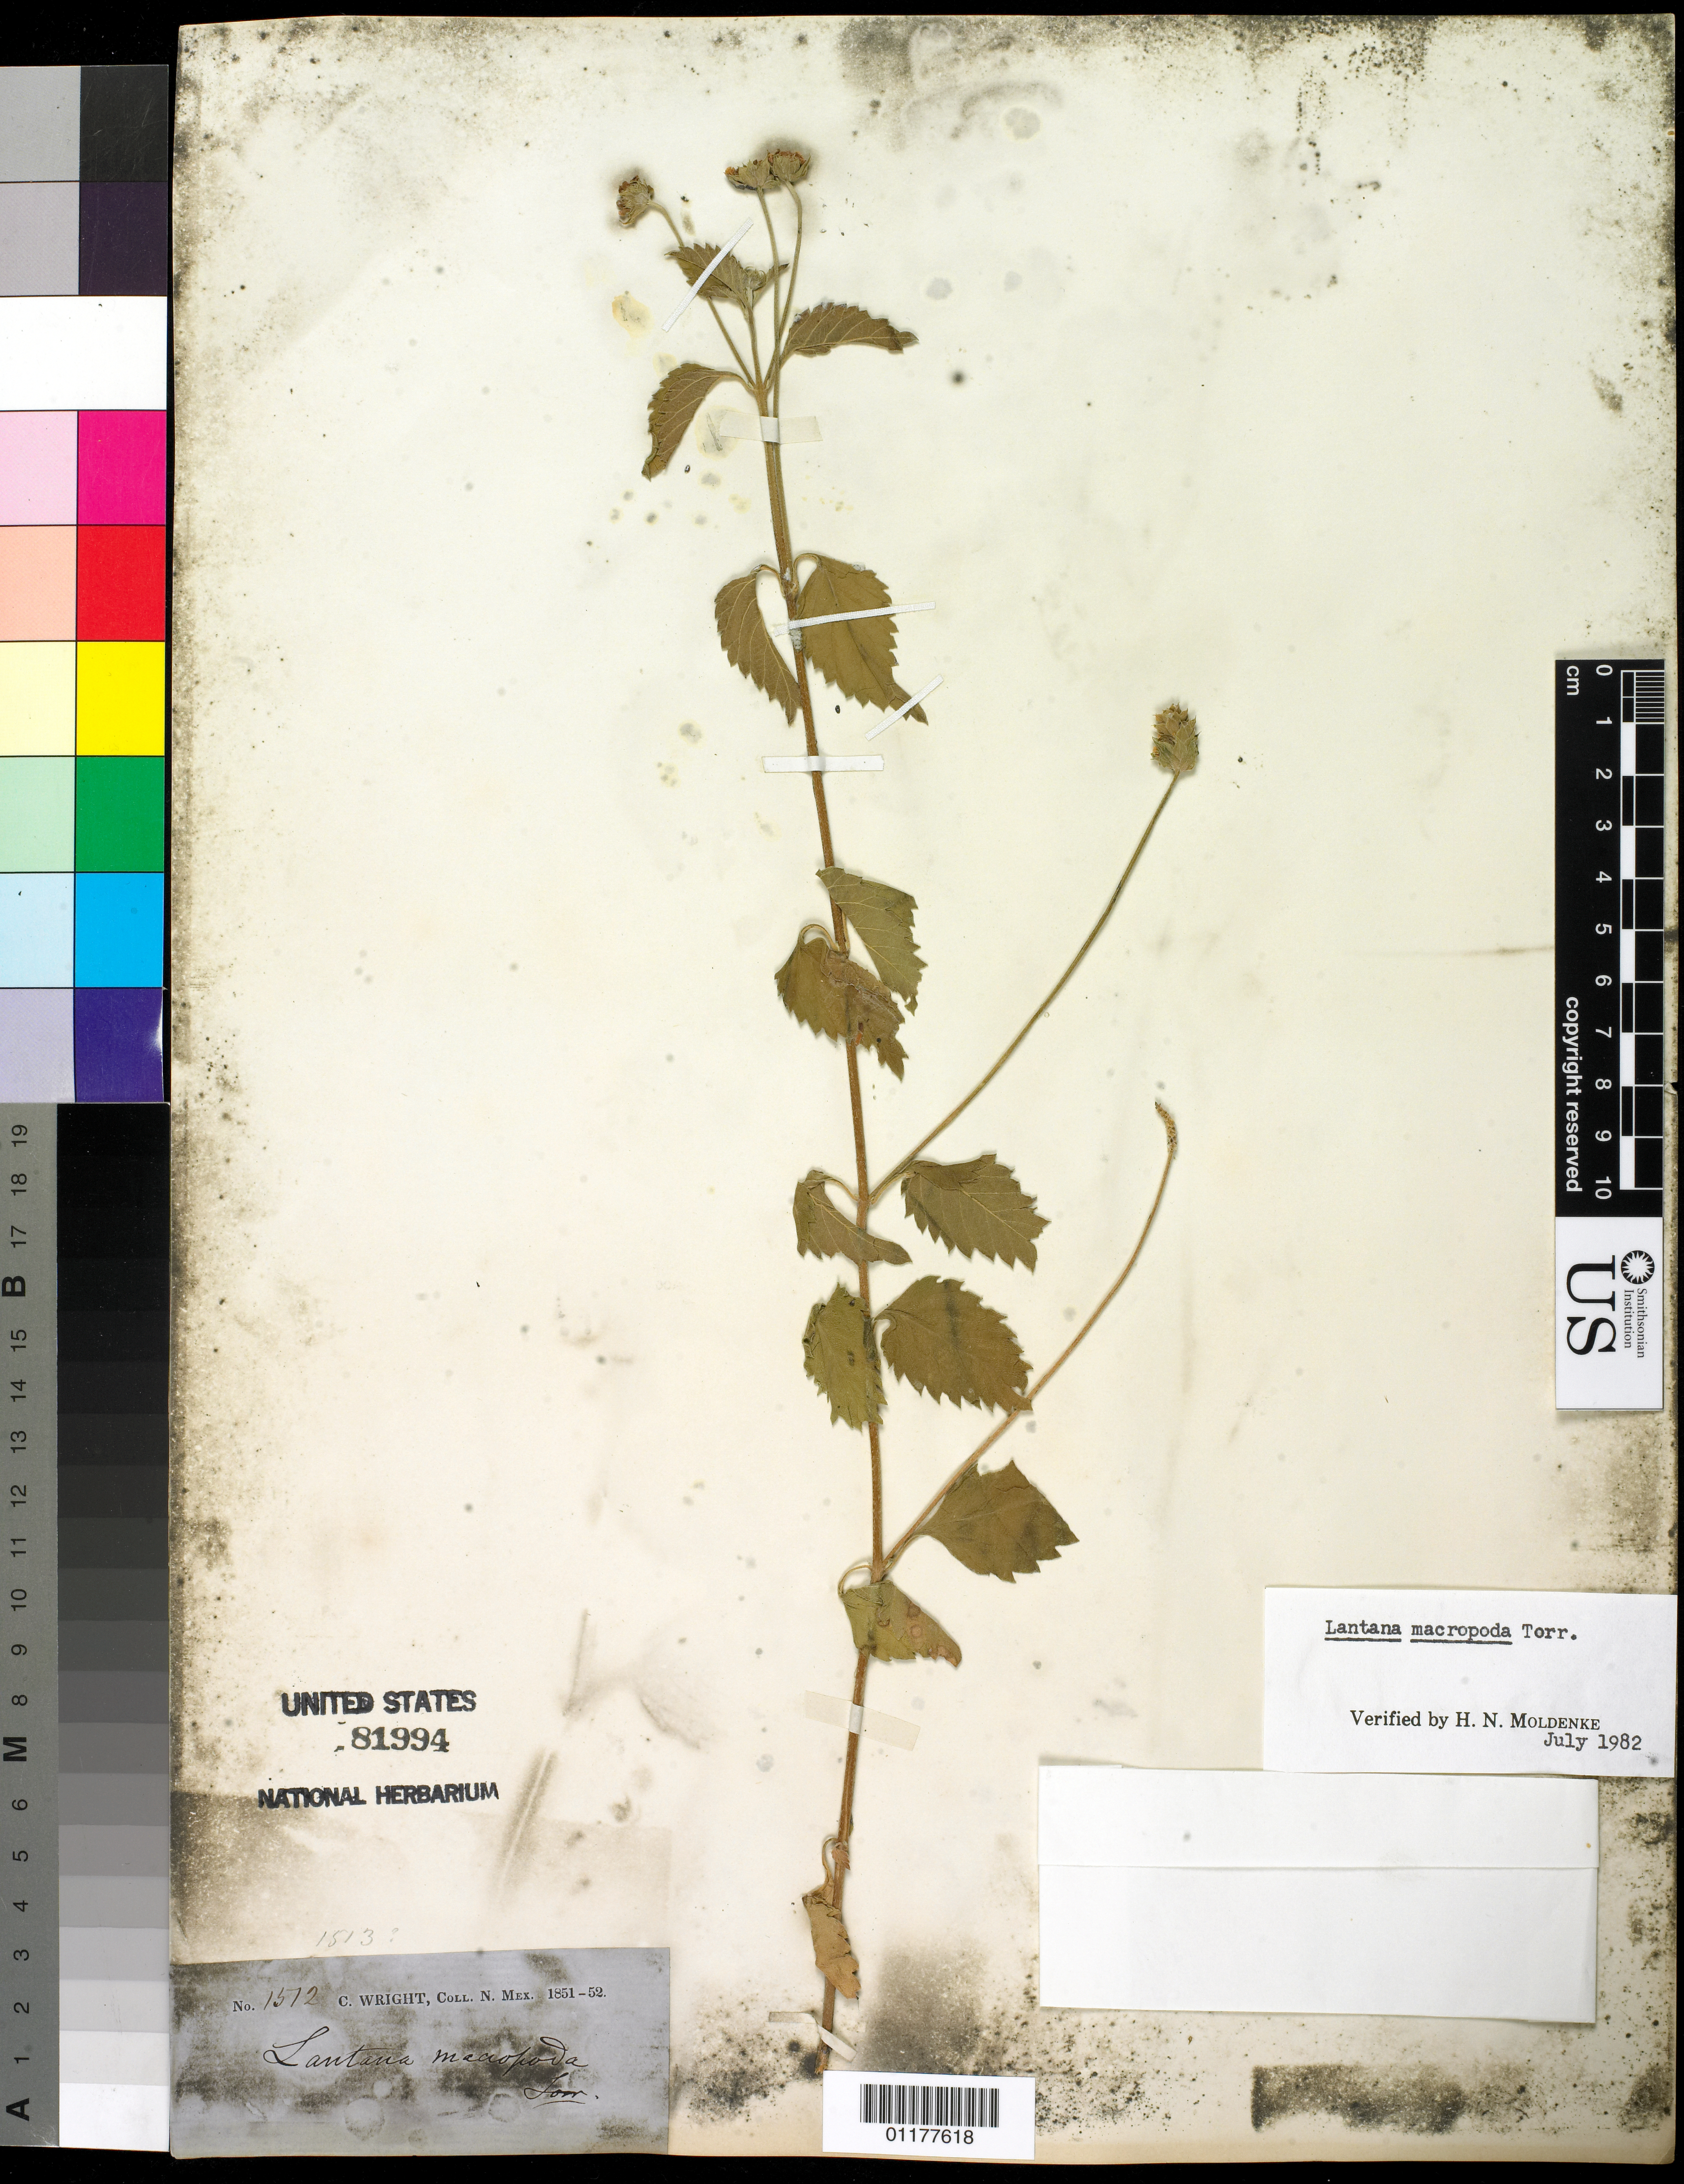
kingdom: Plantae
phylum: Tracheophyta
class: Magnoliopsida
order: Lamiales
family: Verbenaceae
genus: Lantana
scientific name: Lantana macropoda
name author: Torr.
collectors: C. Wright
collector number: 1512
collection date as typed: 1851 to -- --- 1852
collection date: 1851/1852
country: United States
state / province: New Mexico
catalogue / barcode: US 81994